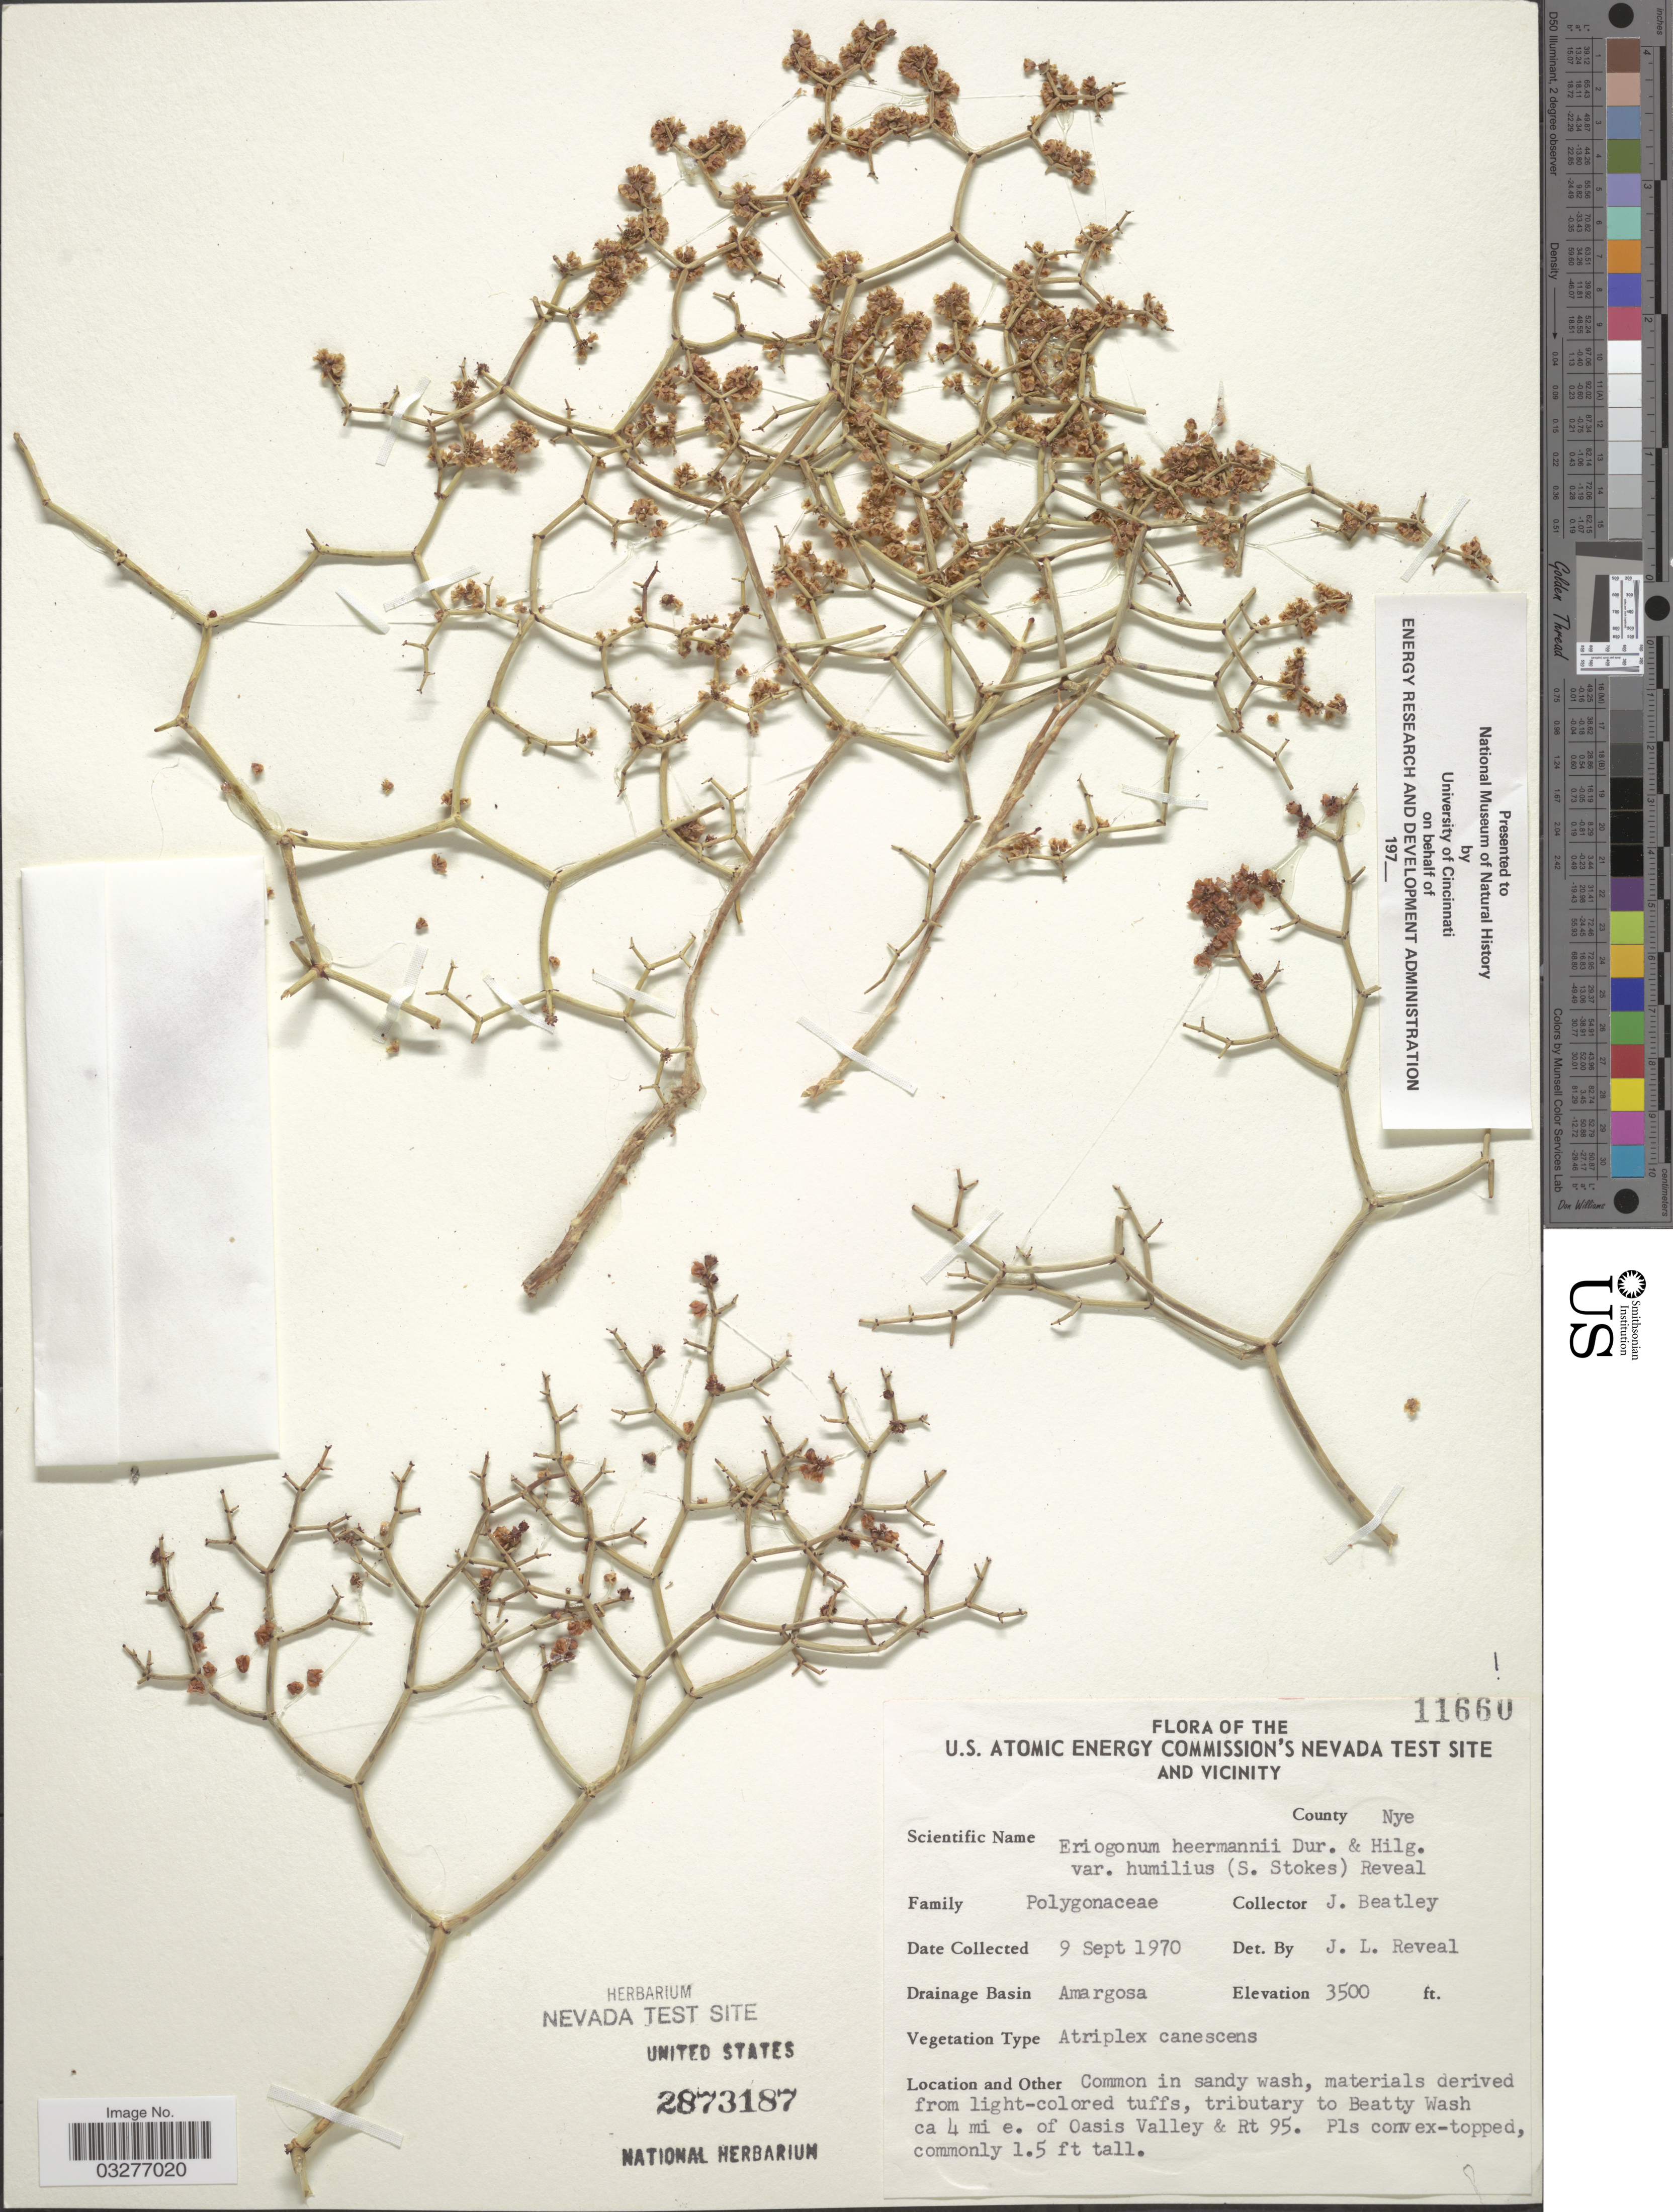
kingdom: Plantae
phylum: Tracheophyta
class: Magnoliopsida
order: Caryophyllales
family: Polygonaceae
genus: Eriogonum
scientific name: Eriogonum heermannii var. humilius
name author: (S. Stokes) Reveal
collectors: J. C. Beatley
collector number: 11660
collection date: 1970-09-09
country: United States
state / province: Nevada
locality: U.S. Atomic Energy Commission's Nevada Test Site and Vicinity. County Nye. Drainage Basin Amargosa. Tributary to Beatty Wash ca 4 mi e. of Oasis Valley & Rt 95.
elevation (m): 1067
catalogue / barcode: US 2873187